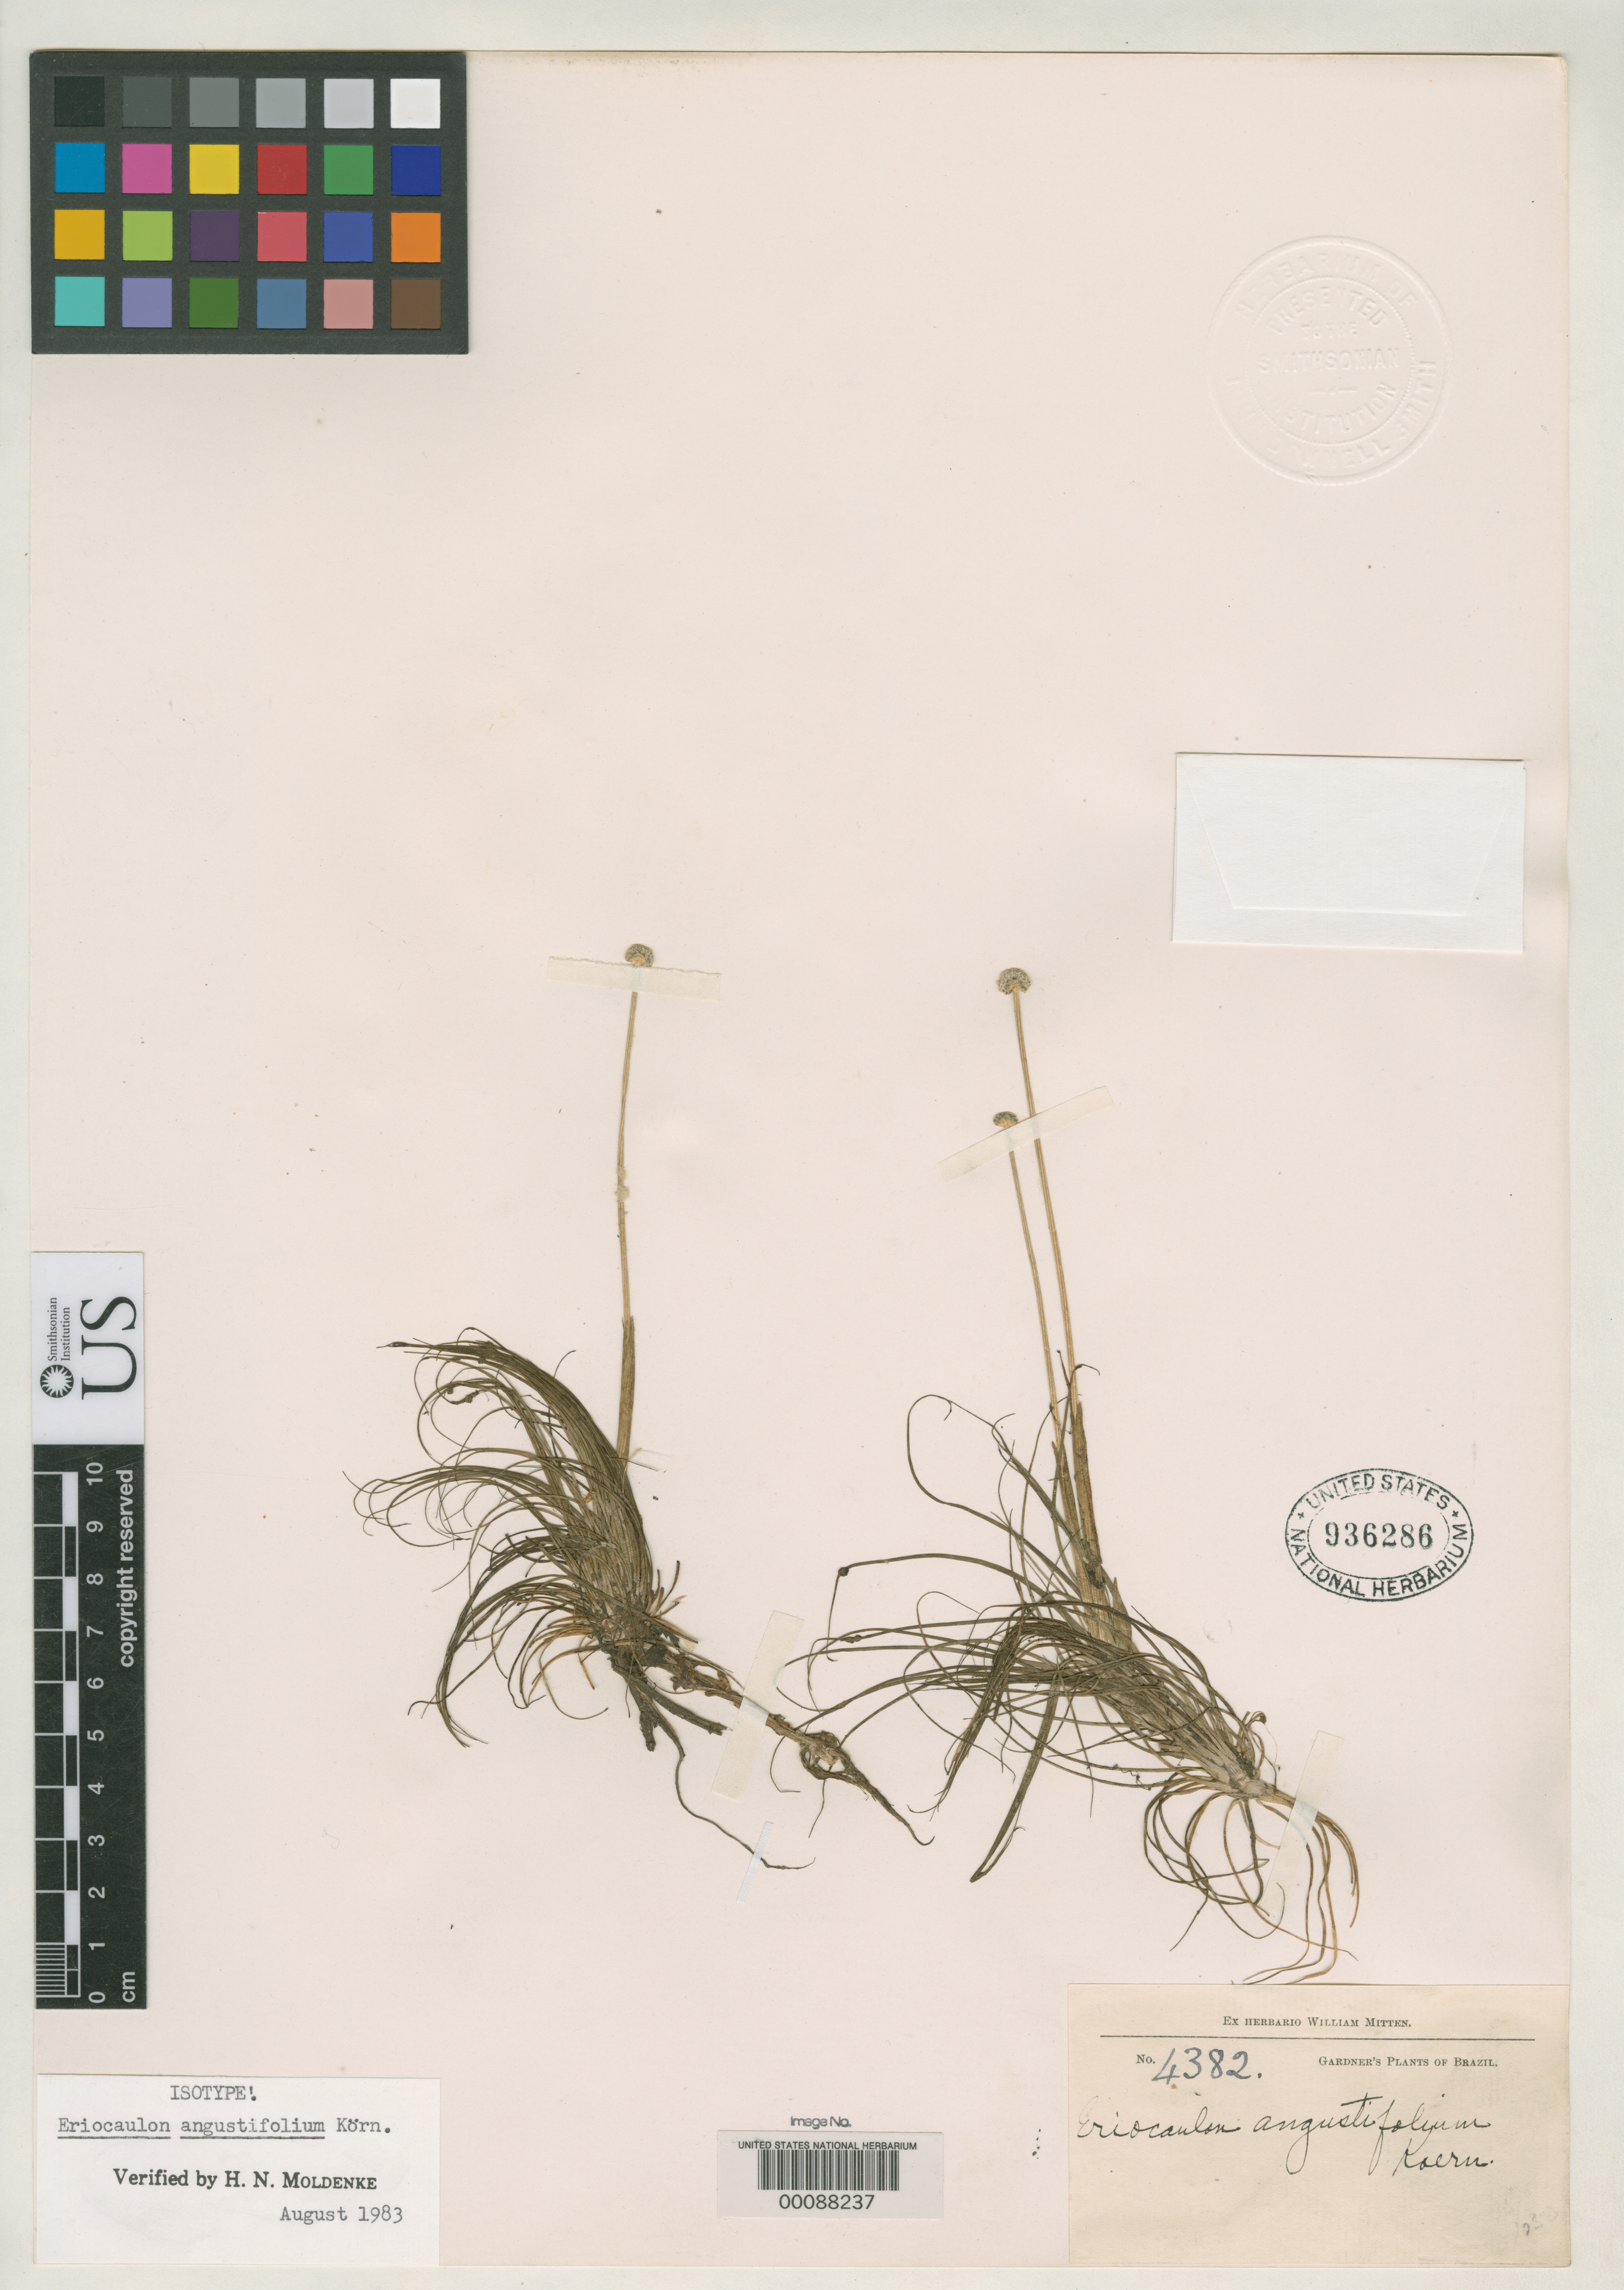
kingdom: Plantae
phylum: Tracheophyta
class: Liliopsida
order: Poales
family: Eriocaulaceae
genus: Eriocaulon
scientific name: Eriocaulon angustifolium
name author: Körn. in Mart.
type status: Isotype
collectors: G. Gardner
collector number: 4382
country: Brazil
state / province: Goiás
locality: Minarum.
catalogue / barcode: US 936286